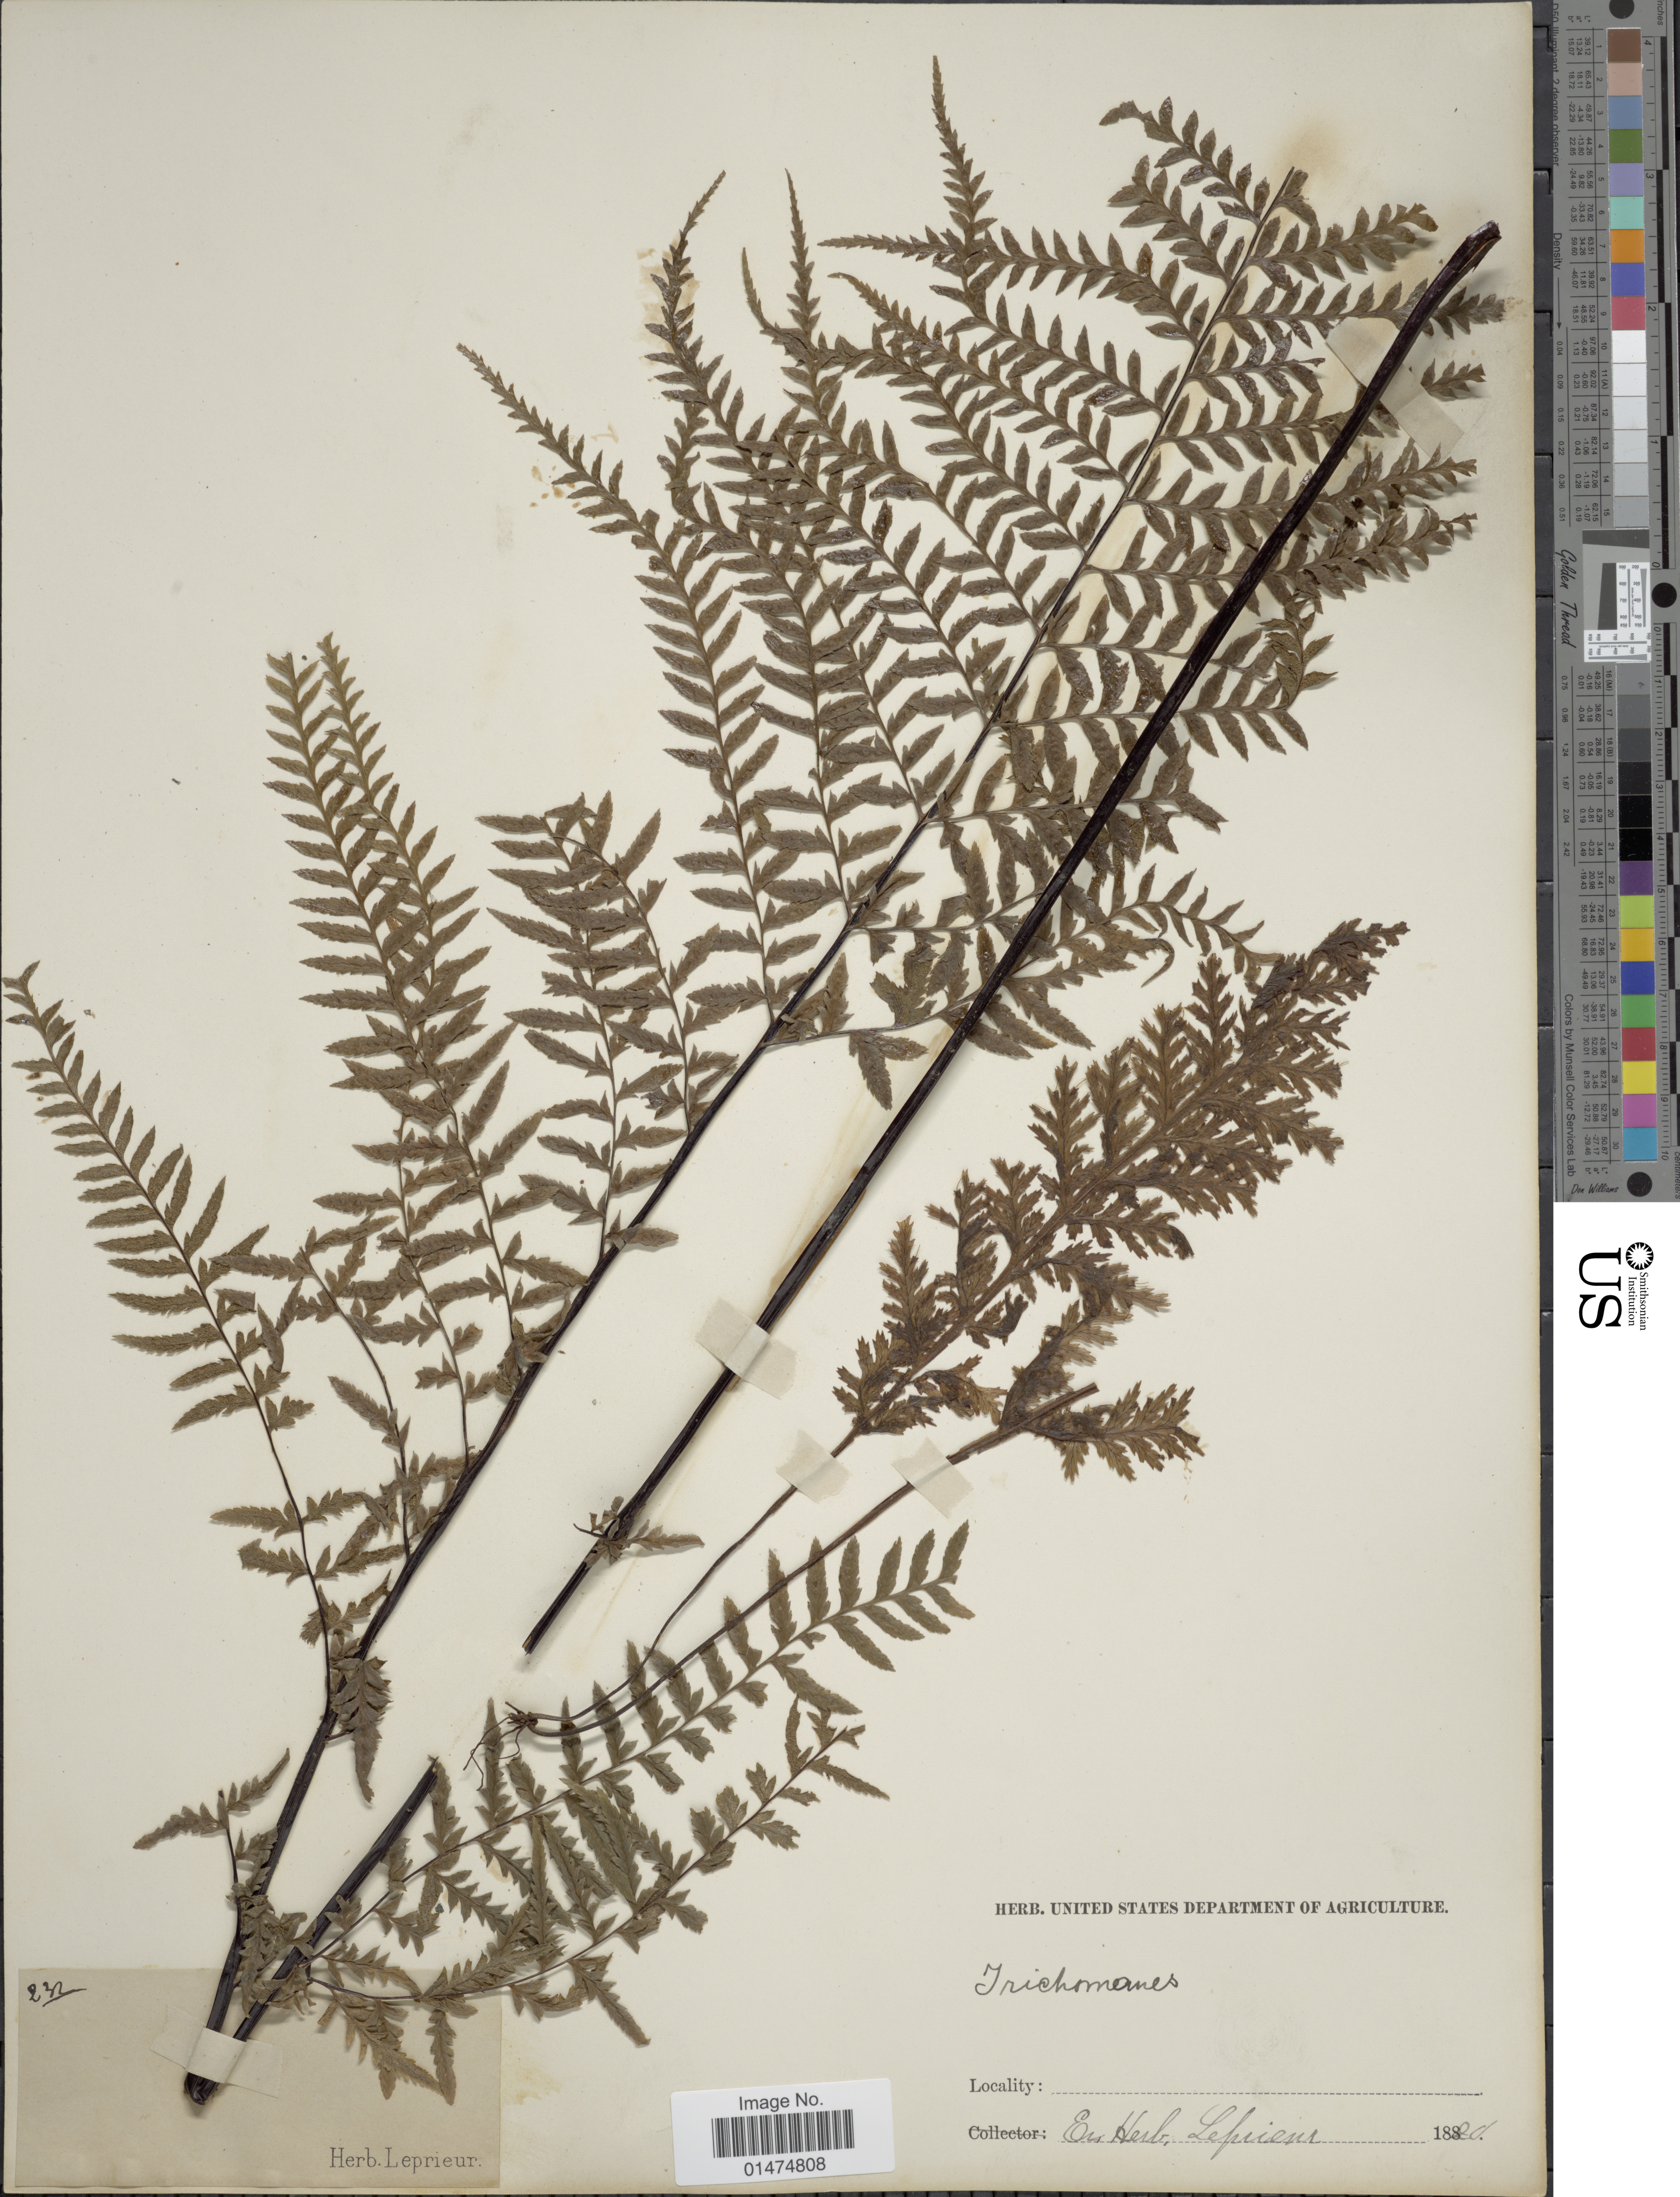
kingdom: Plantae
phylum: Tracheophyta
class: Polypodiopsida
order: Polypodiales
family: Pteridaceae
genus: Pityrogramma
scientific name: Pityrogramma calomelanos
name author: (L.) Link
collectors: ex herb. Leprieur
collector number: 232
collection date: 1820